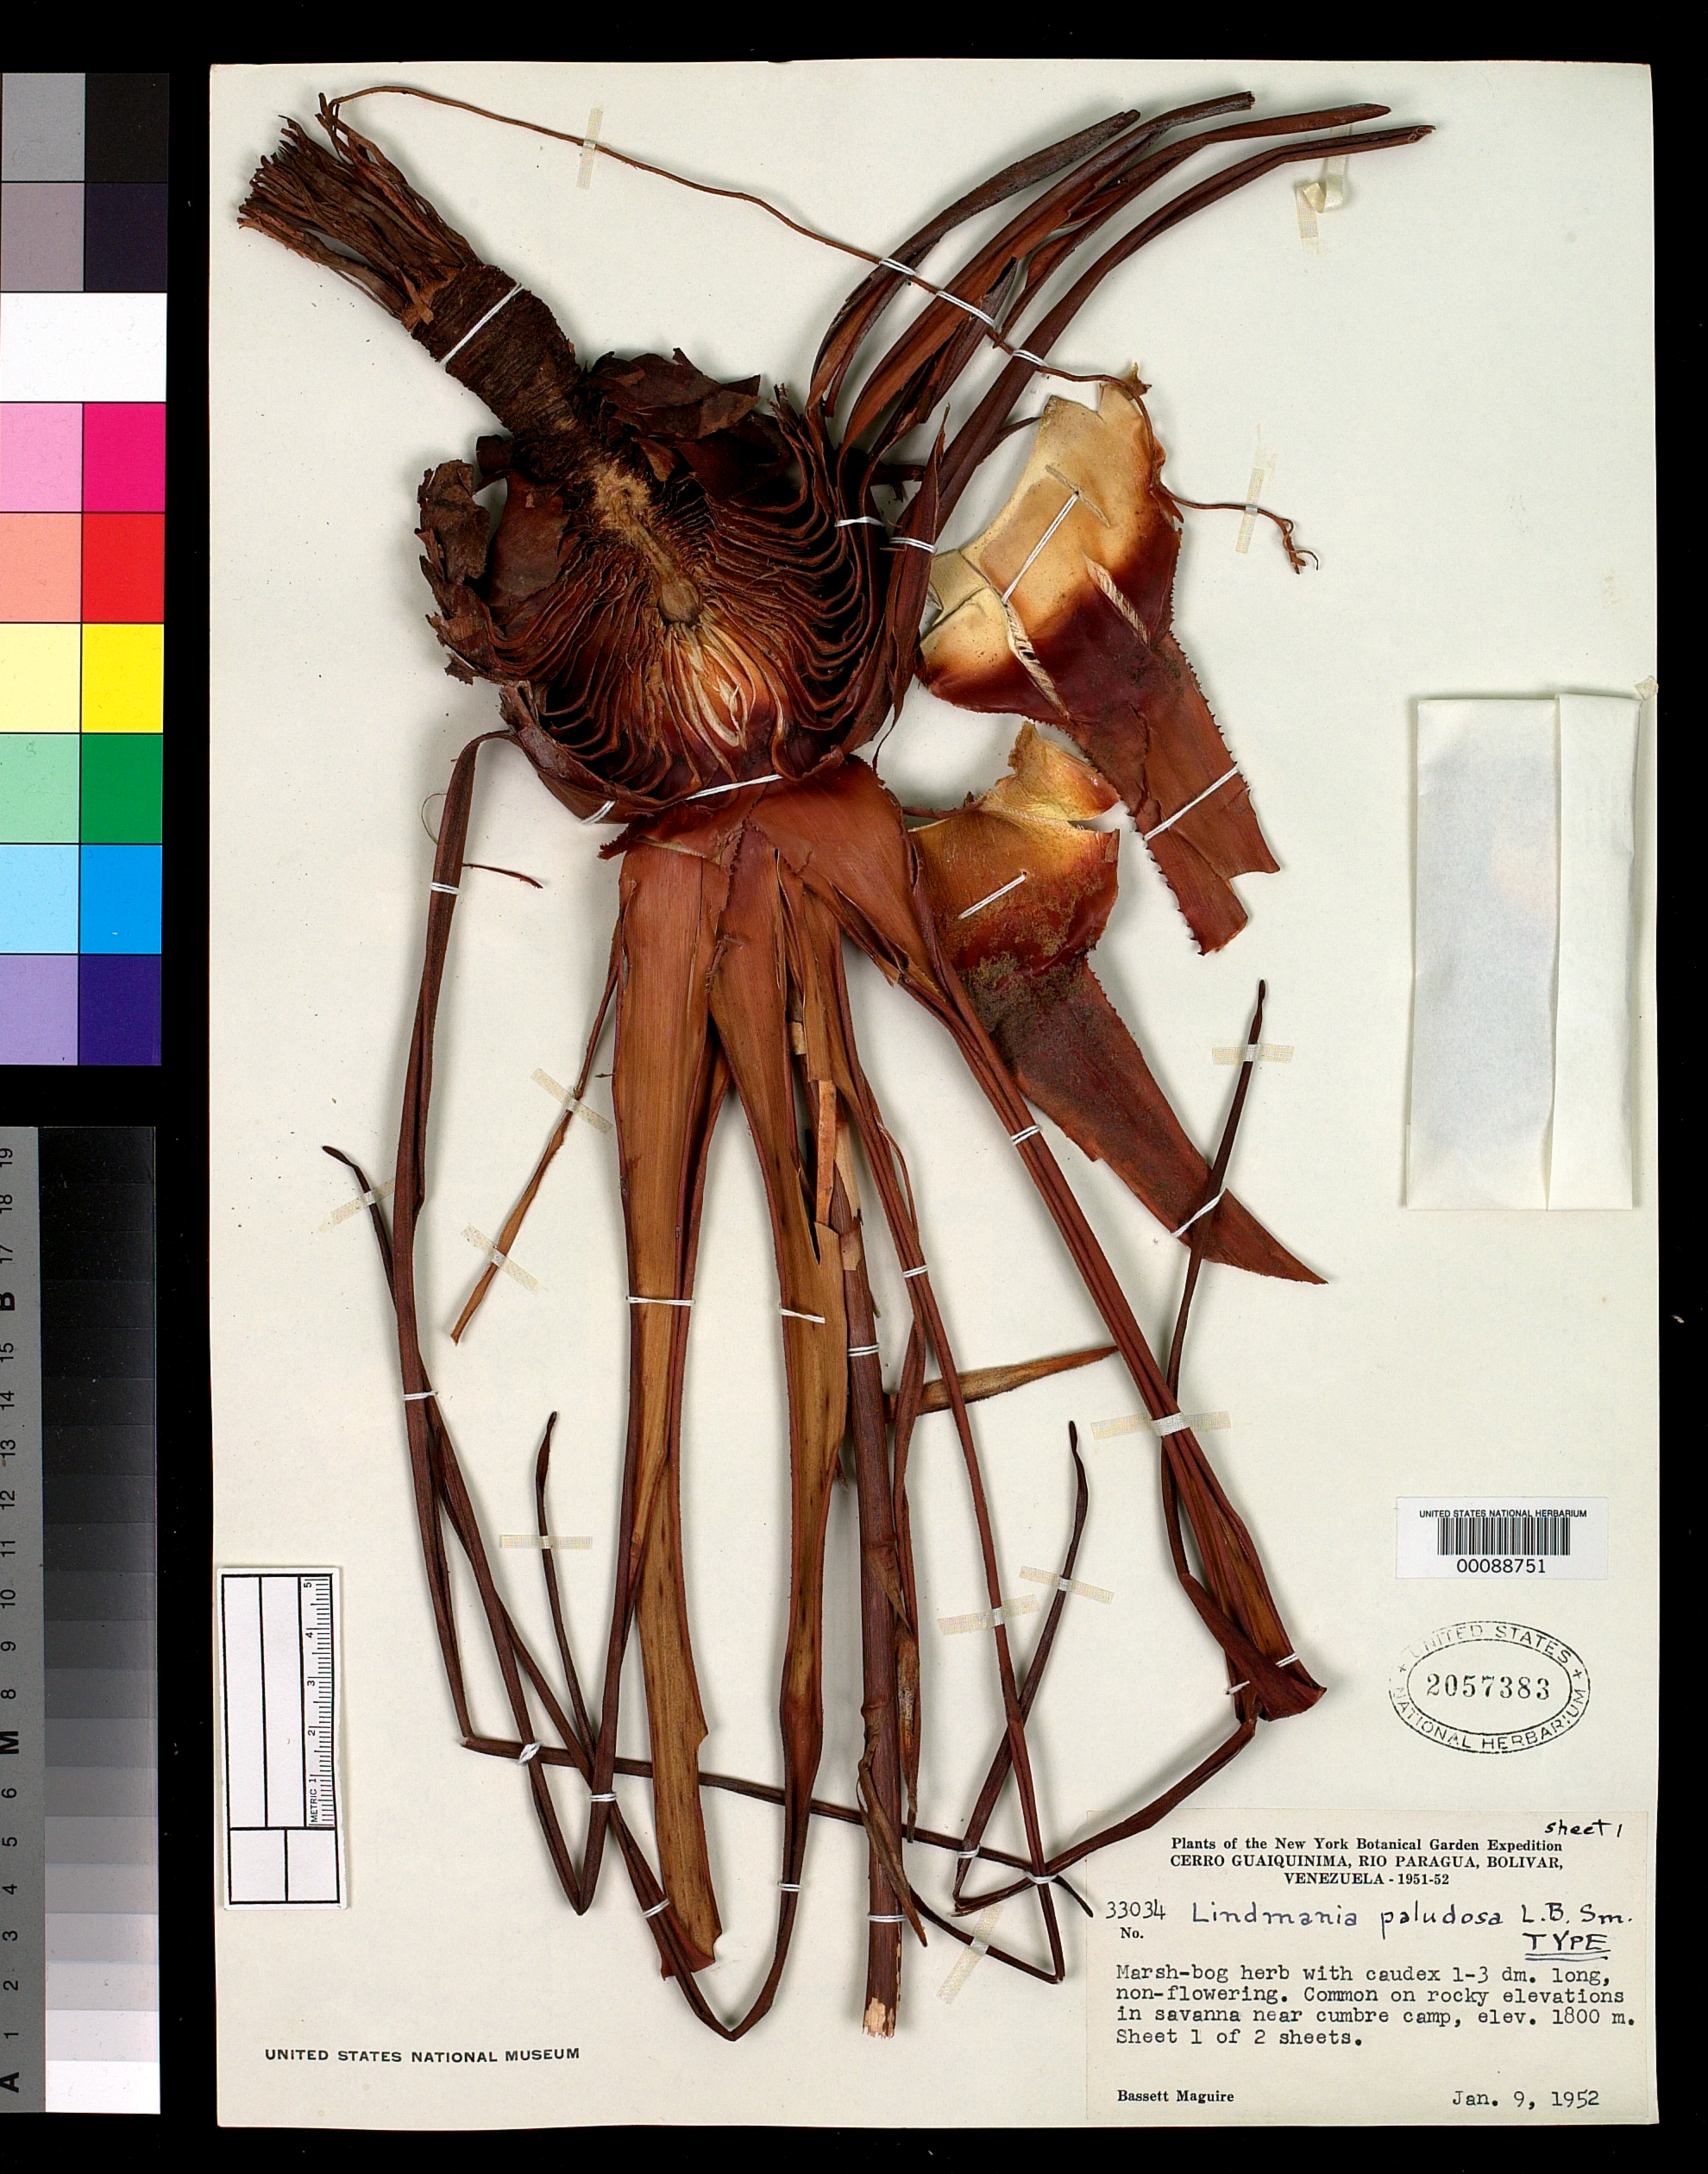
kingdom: Plantae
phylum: Tracheophyta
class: Liliopsida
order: Poales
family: Bromeliaceae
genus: Lindmania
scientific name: Lindmania paludosa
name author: L.B. Sm.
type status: Holotype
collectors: B. Maguire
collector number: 33034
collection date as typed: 09 Jan 1952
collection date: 1952-01-09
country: Venezuela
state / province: Bolivar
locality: Cerro Guaiquinima, Rio Paragua.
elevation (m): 1800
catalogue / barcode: US 2057383